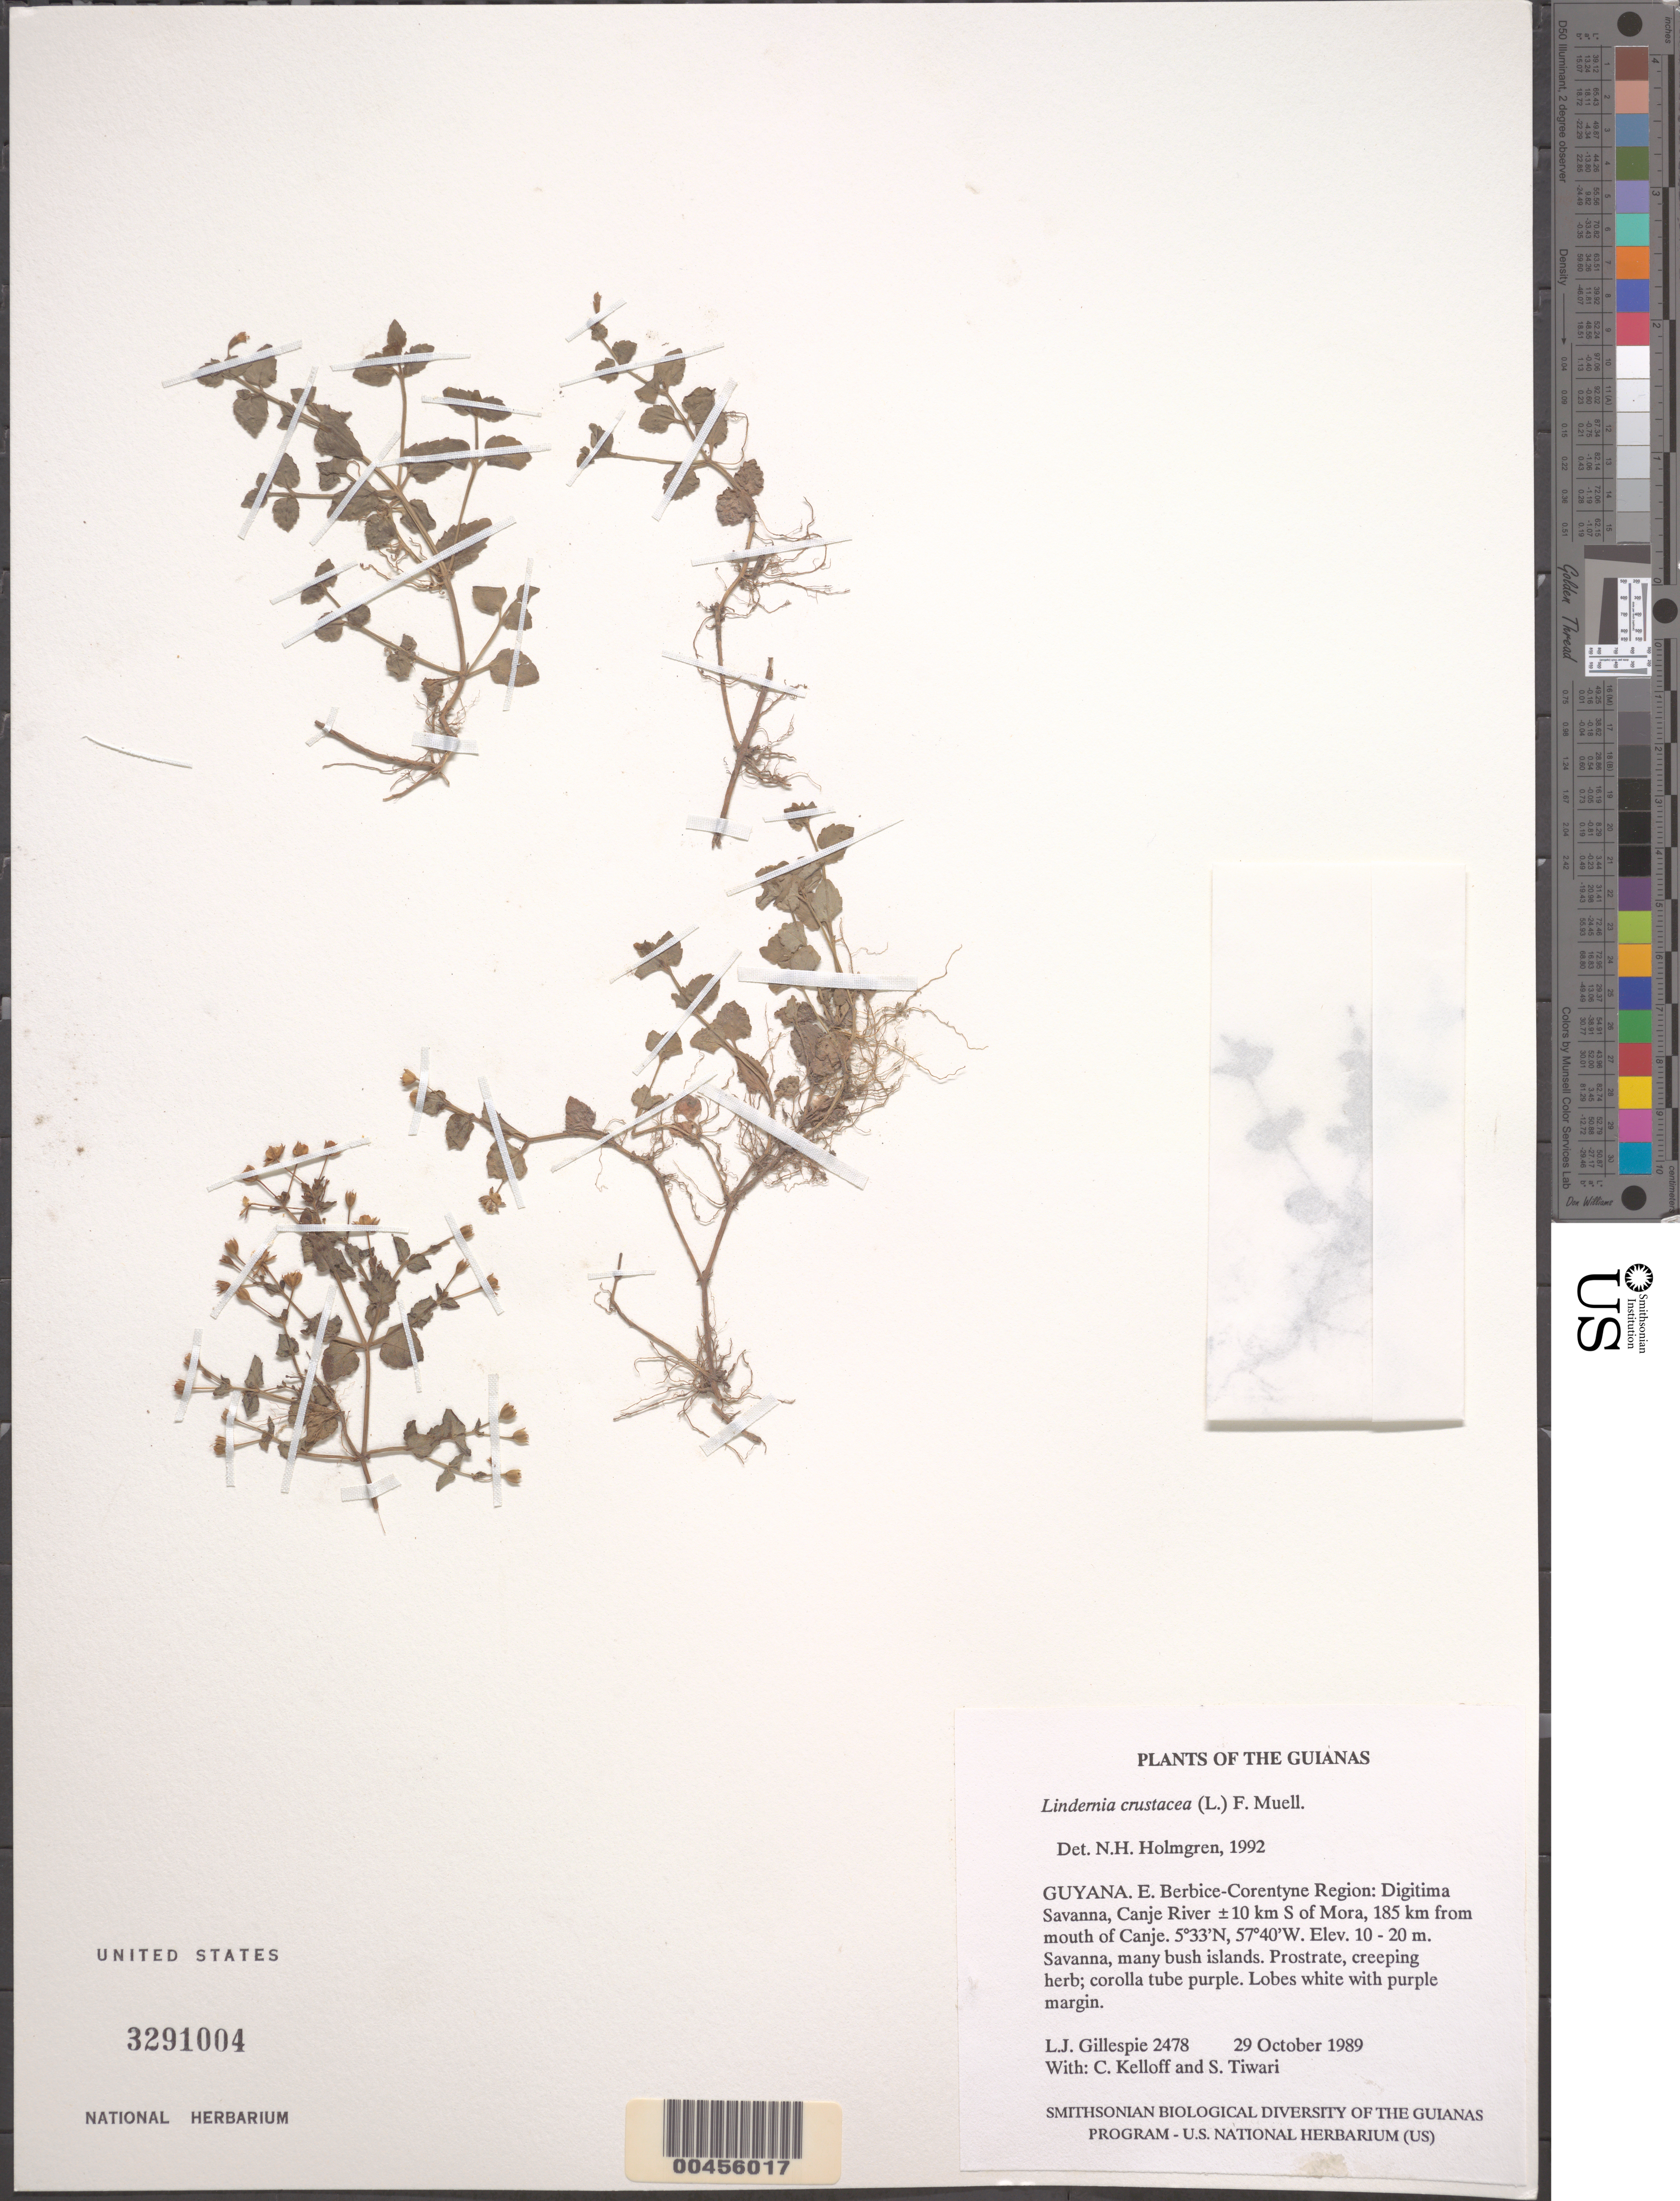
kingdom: Plantae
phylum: Tracheophyta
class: Magnoliopsida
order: Lamiales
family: Linderniaceae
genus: Lindernia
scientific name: Lindernia crustacea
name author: (L.) F. Muell.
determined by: Holmgren, N. H., (NY), New York Botanical Garden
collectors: L. J. Gillespie, C. L. Kelloff & S. Tiwari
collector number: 2478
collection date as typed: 29 October 1989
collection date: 1989-10-29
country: Guyana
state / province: E. Berbice-Corentyne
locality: Digitima Savanna, Canje River ±20 km S of Mora, 185 km from mouth of Canje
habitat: Savanna, many bush islands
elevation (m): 10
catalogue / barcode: US 3291004